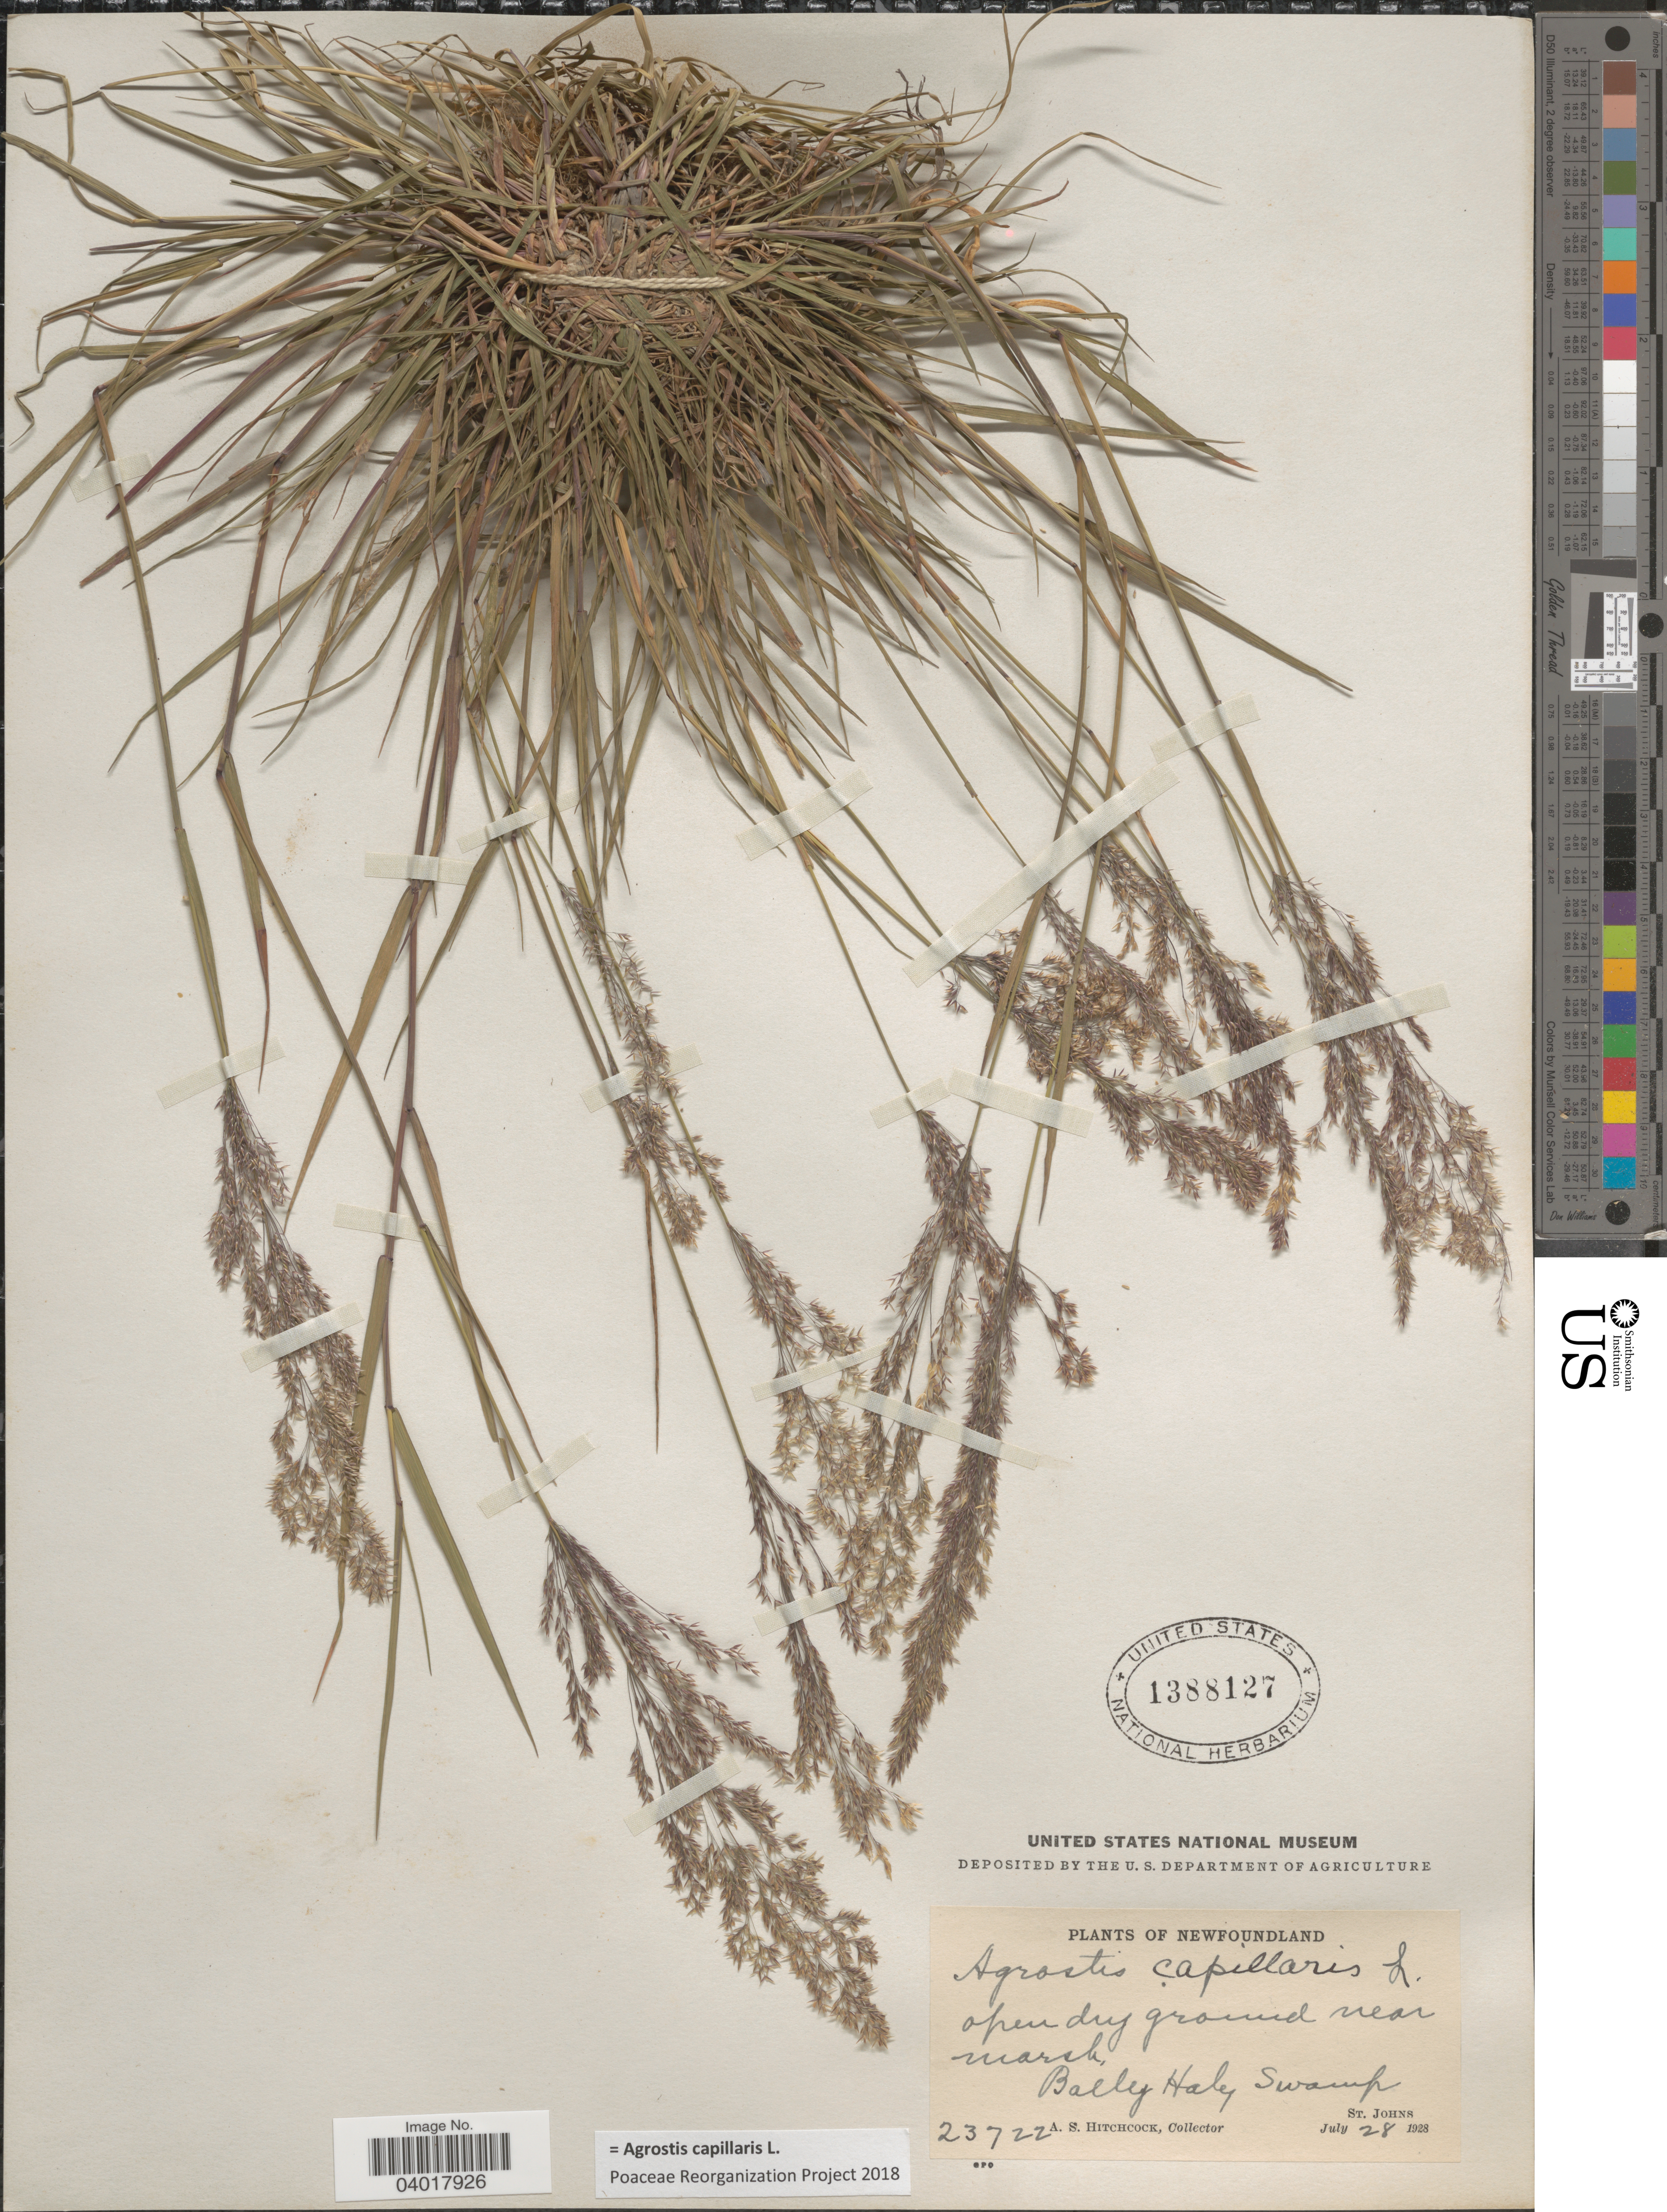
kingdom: Plantae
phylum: Tracheophyta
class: Liliopsida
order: Poales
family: Poaceae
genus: Agrostis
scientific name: Agrostis capillaris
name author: L.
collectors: A. S. Hitchcock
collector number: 23722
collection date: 1928-07-28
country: Canada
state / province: Newfoundland and Labrador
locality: Bally Haly Swamp. St. Johns.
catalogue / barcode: US 1388127